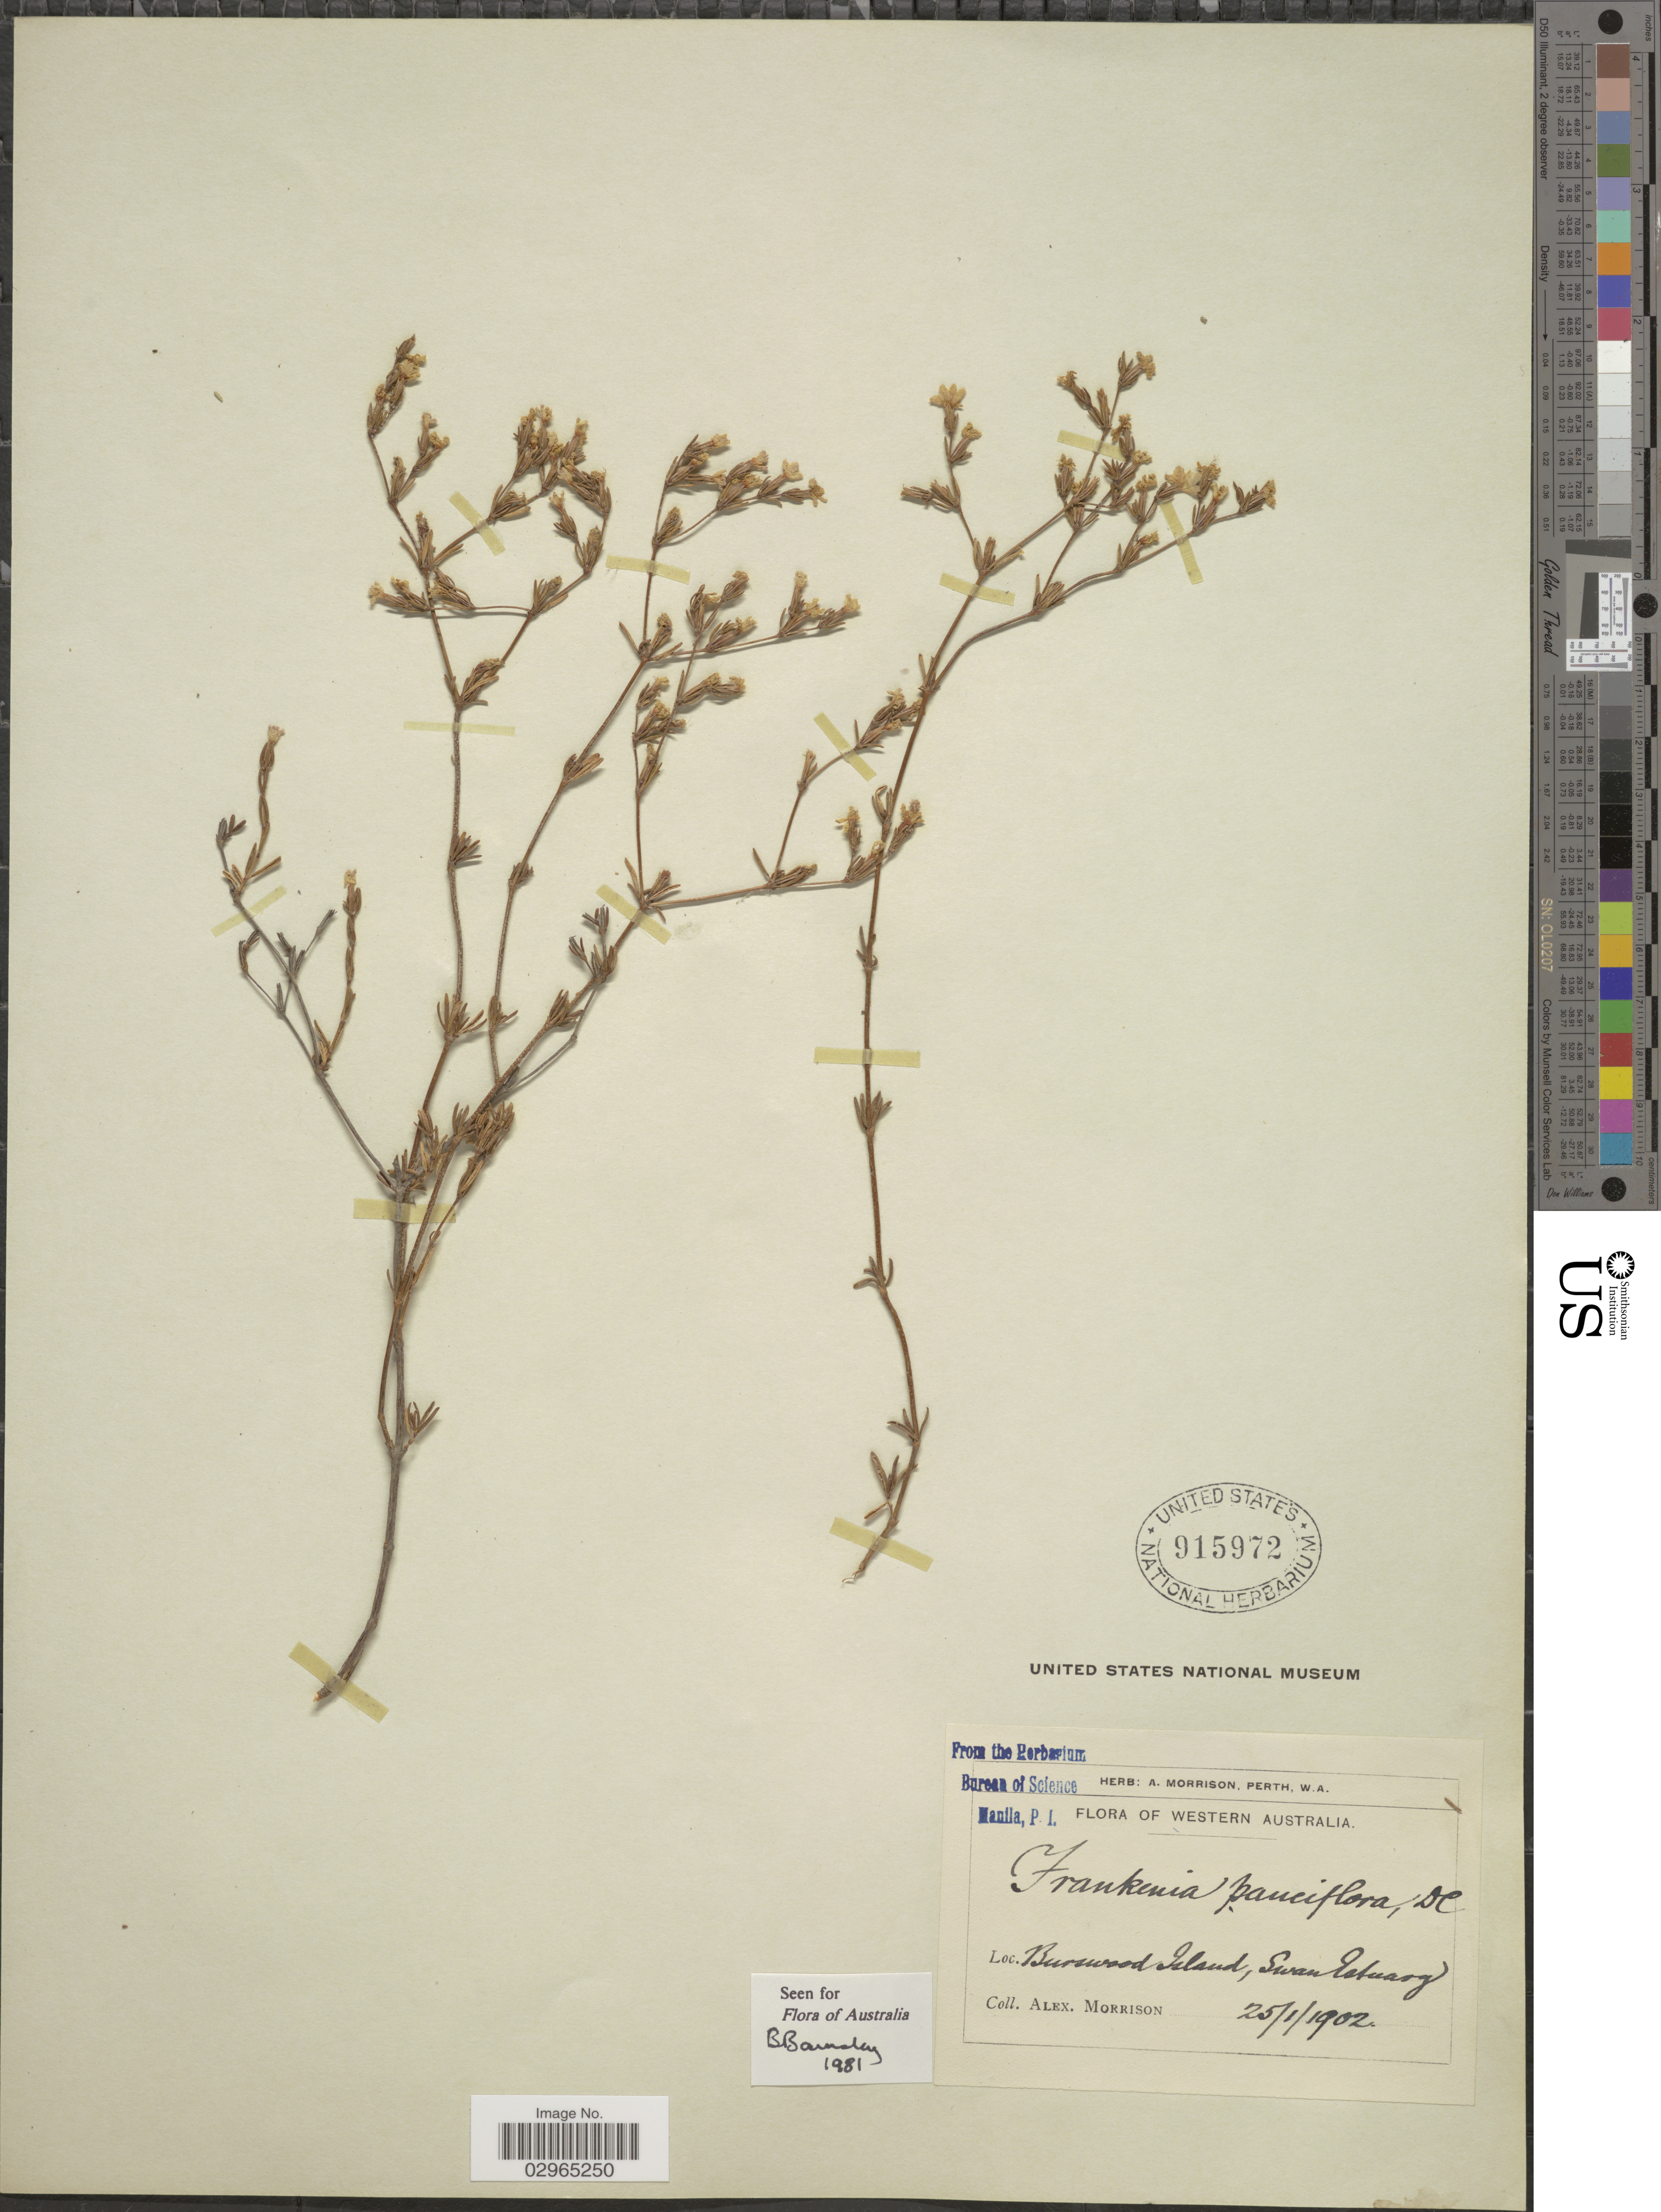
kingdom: Plantae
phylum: Tracheophyta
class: Magnoliopsida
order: Caryophyllales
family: Frankeniaceae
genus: Frankenia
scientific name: Frankenia pauciflora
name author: DC.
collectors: A. Morrison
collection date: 1902-01-25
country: Australia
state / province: Western Australia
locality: Western Australia. Burswood Island, Swan Estuary.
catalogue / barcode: US 915972